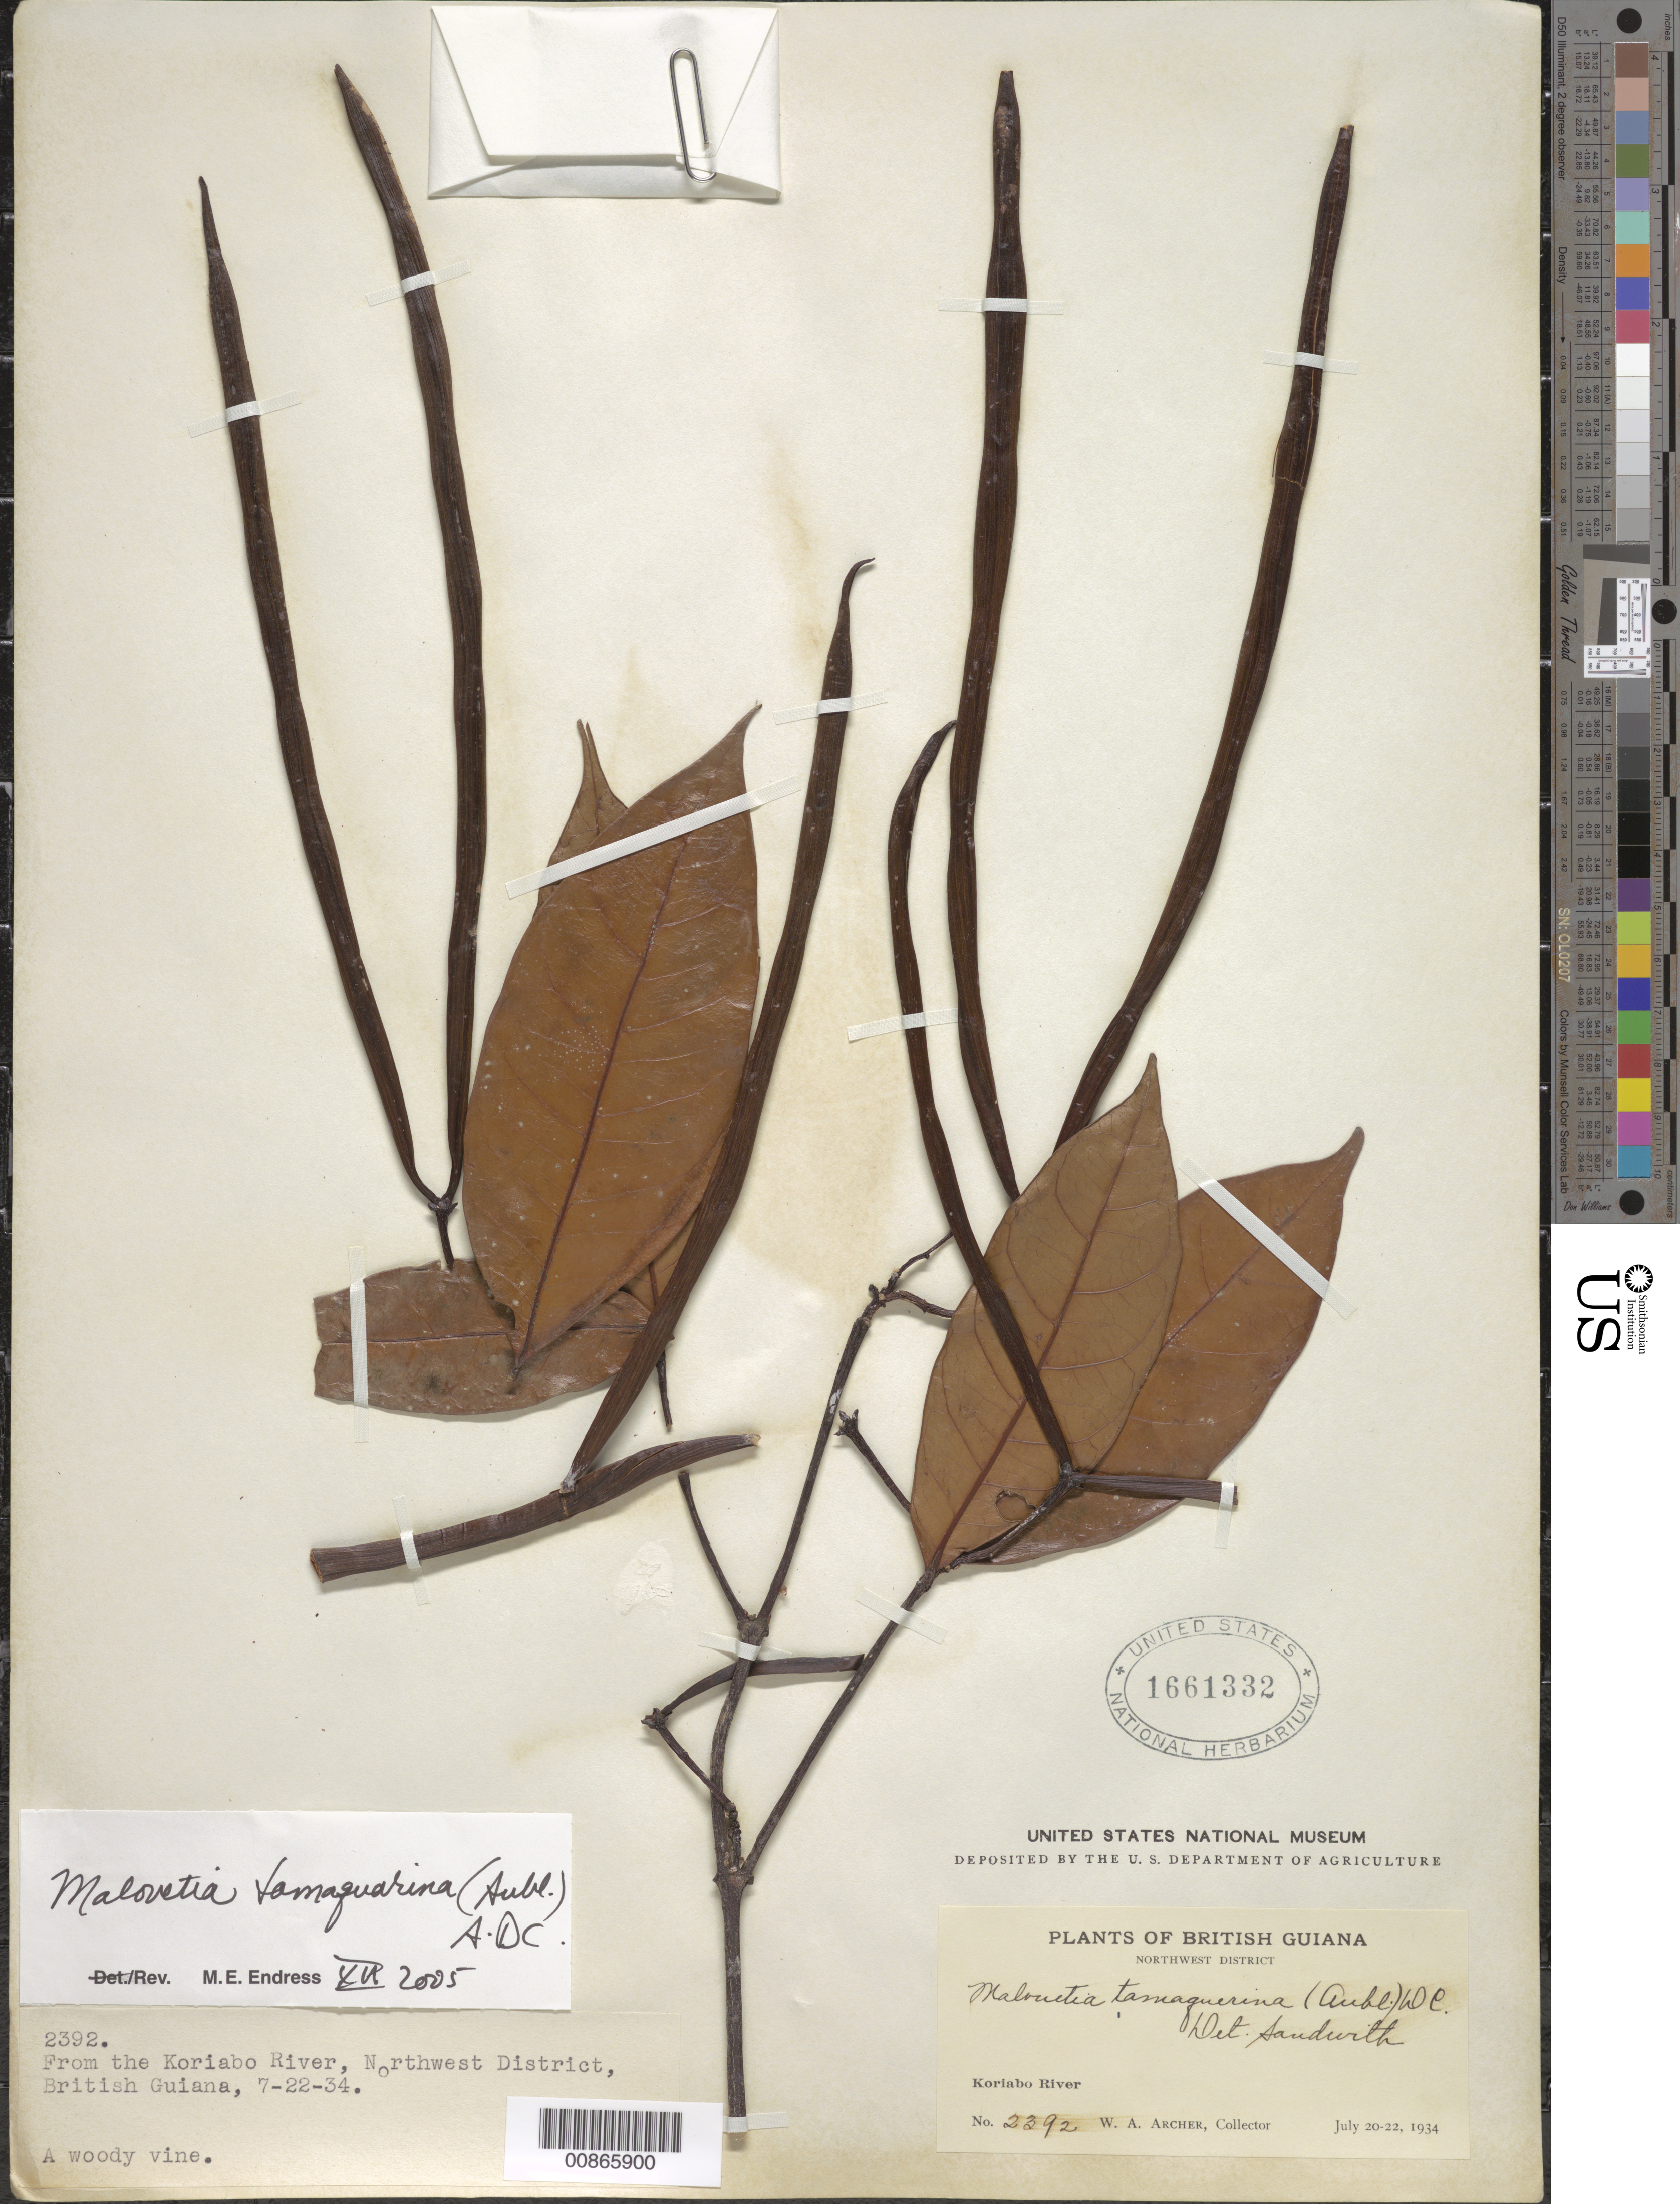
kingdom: Plantae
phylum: Tracheophyta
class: Magnoliopsida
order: Gentianales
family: Apocynaceae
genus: Malouetia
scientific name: Malouetia tamaquarina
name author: (Aubl.) A. DC.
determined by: Endress, Mary E.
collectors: W. A. Archer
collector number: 2392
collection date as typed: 22-Jul-34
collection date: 1934-07-22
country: Guyana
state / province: Barima-Waini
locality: Koriabo River, NW Dist.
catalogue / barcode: US 1661332